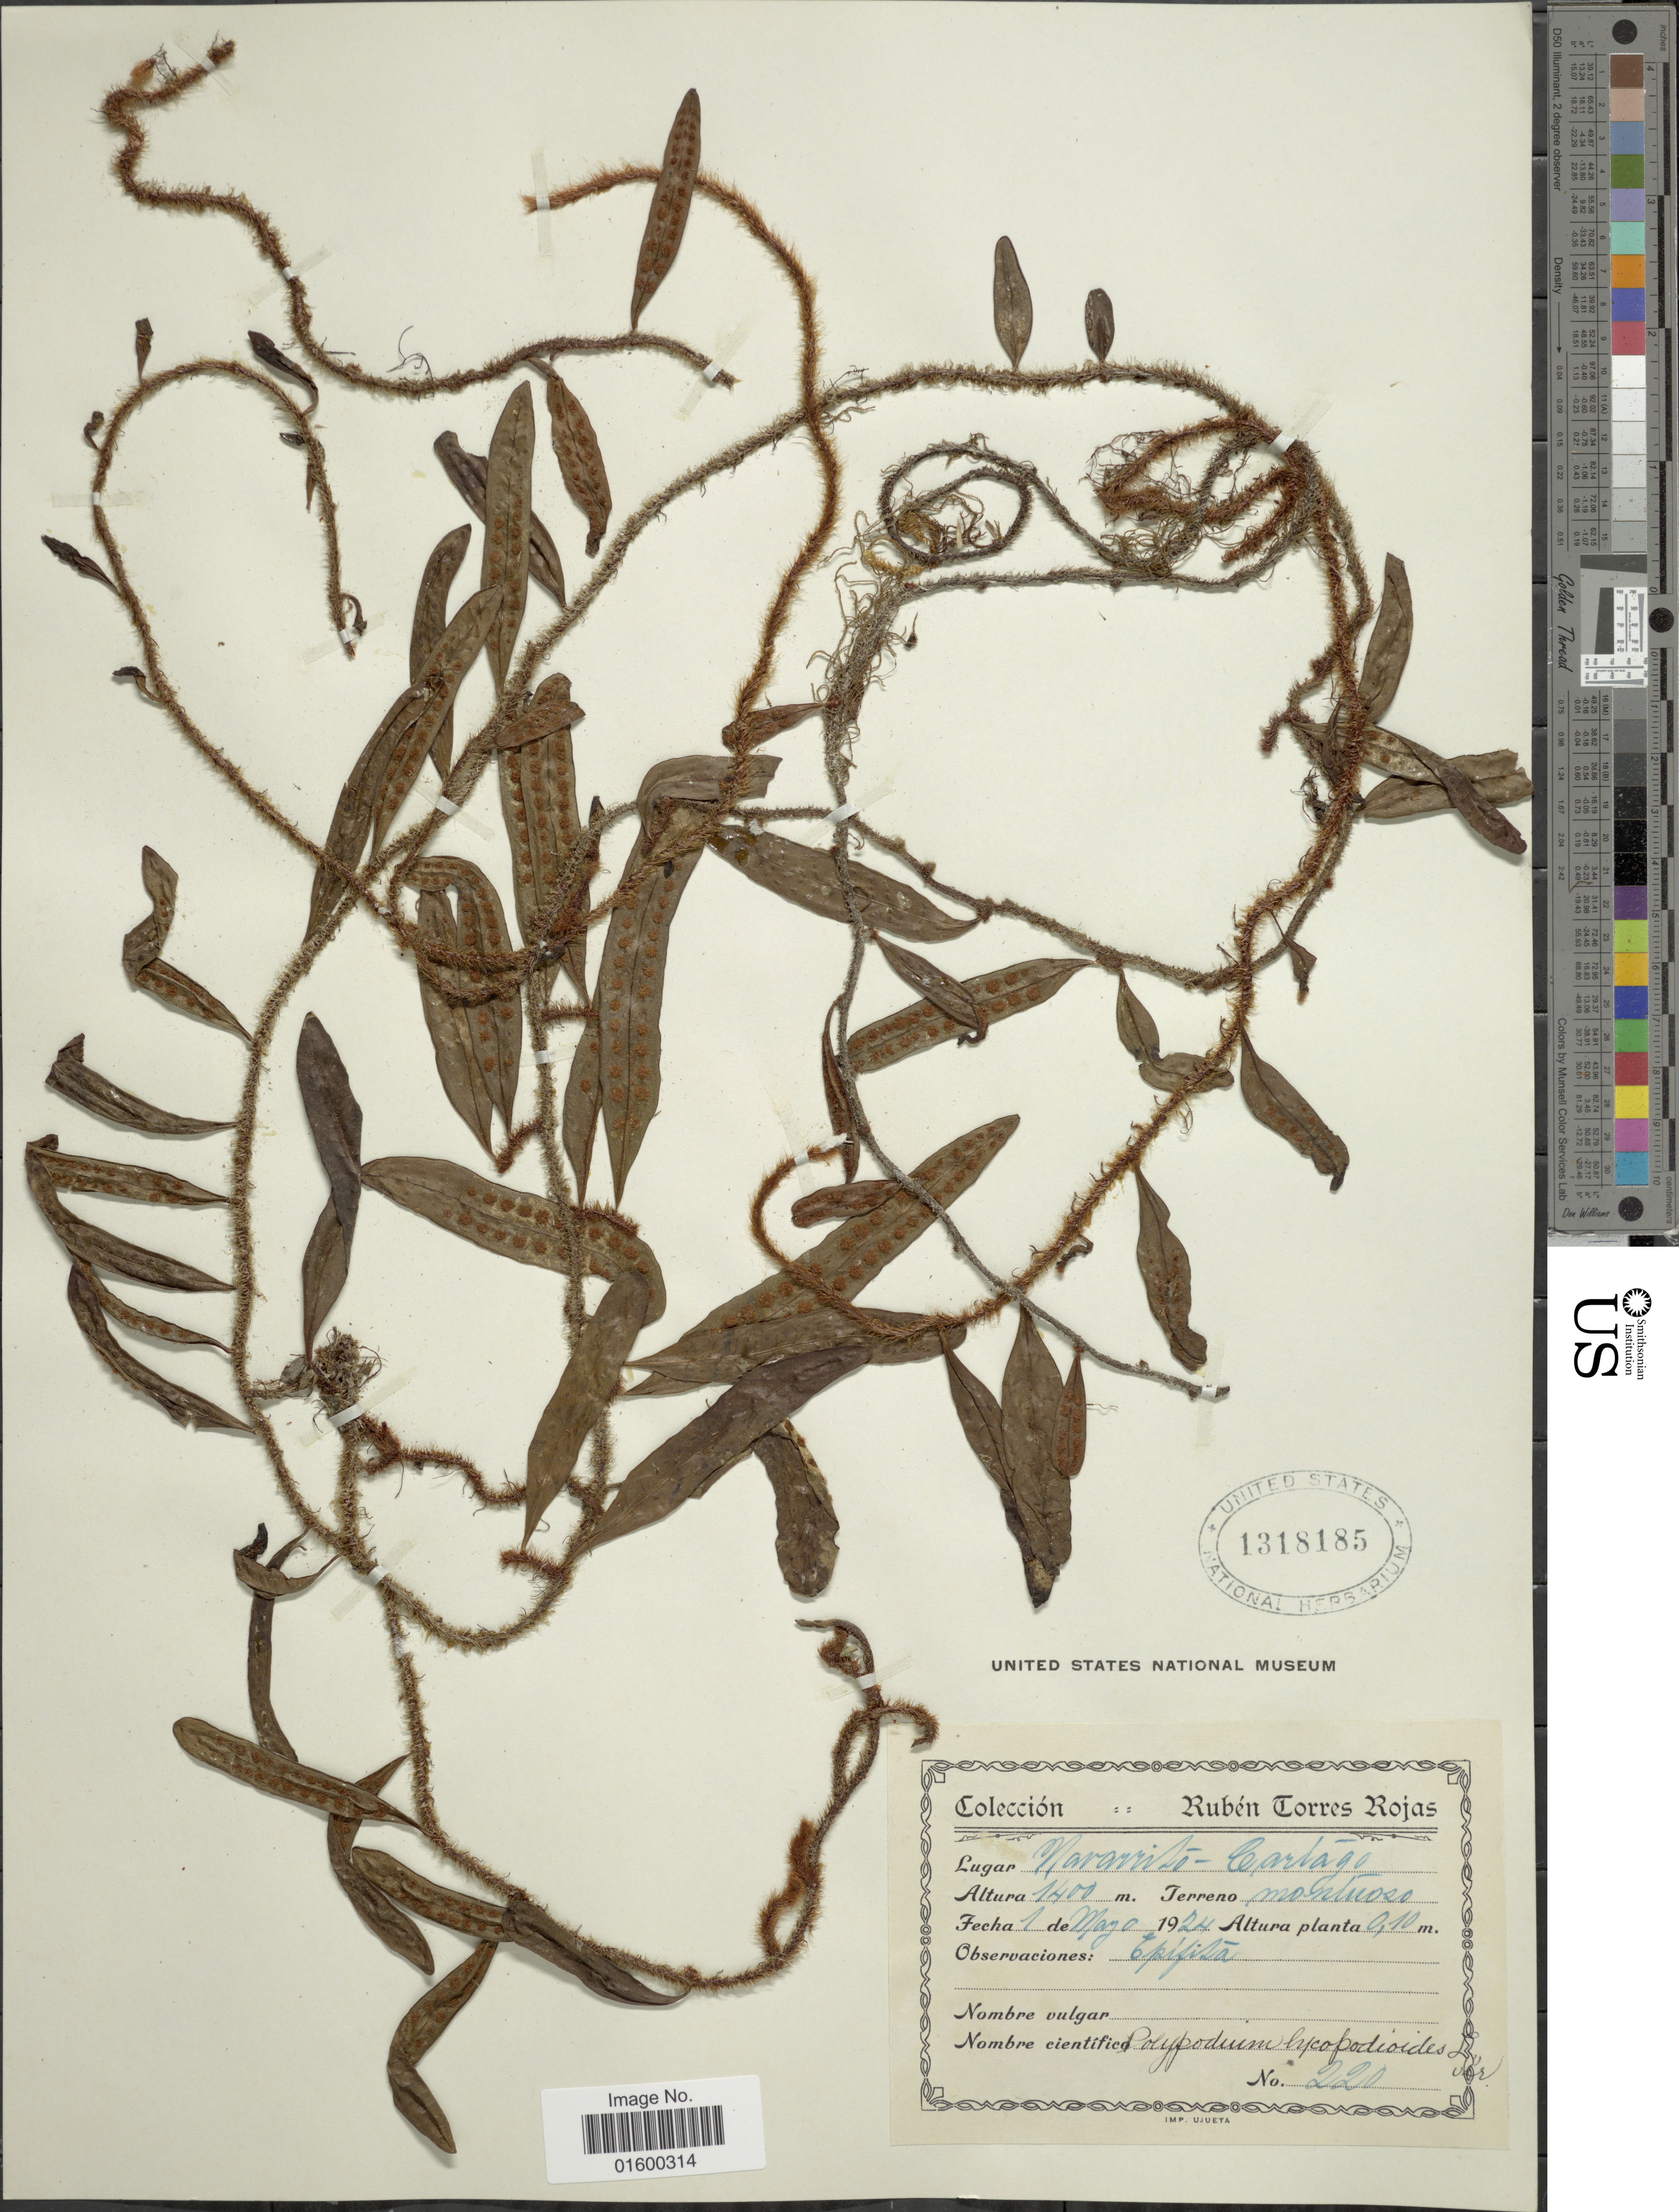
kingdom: Plantae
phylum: Tracheophyta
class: Polypodiopsida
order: Polypodiales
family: Polypodiaceae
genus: Microgramma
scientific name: Microgramma lycopodioides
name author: (L.) Copel.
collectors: R. Torres Rojas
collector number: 220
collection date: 1924-05-01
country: Costa Rica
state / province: Cartago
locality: Navarrito - Cartago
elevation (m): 1400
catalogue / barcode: US 1318185